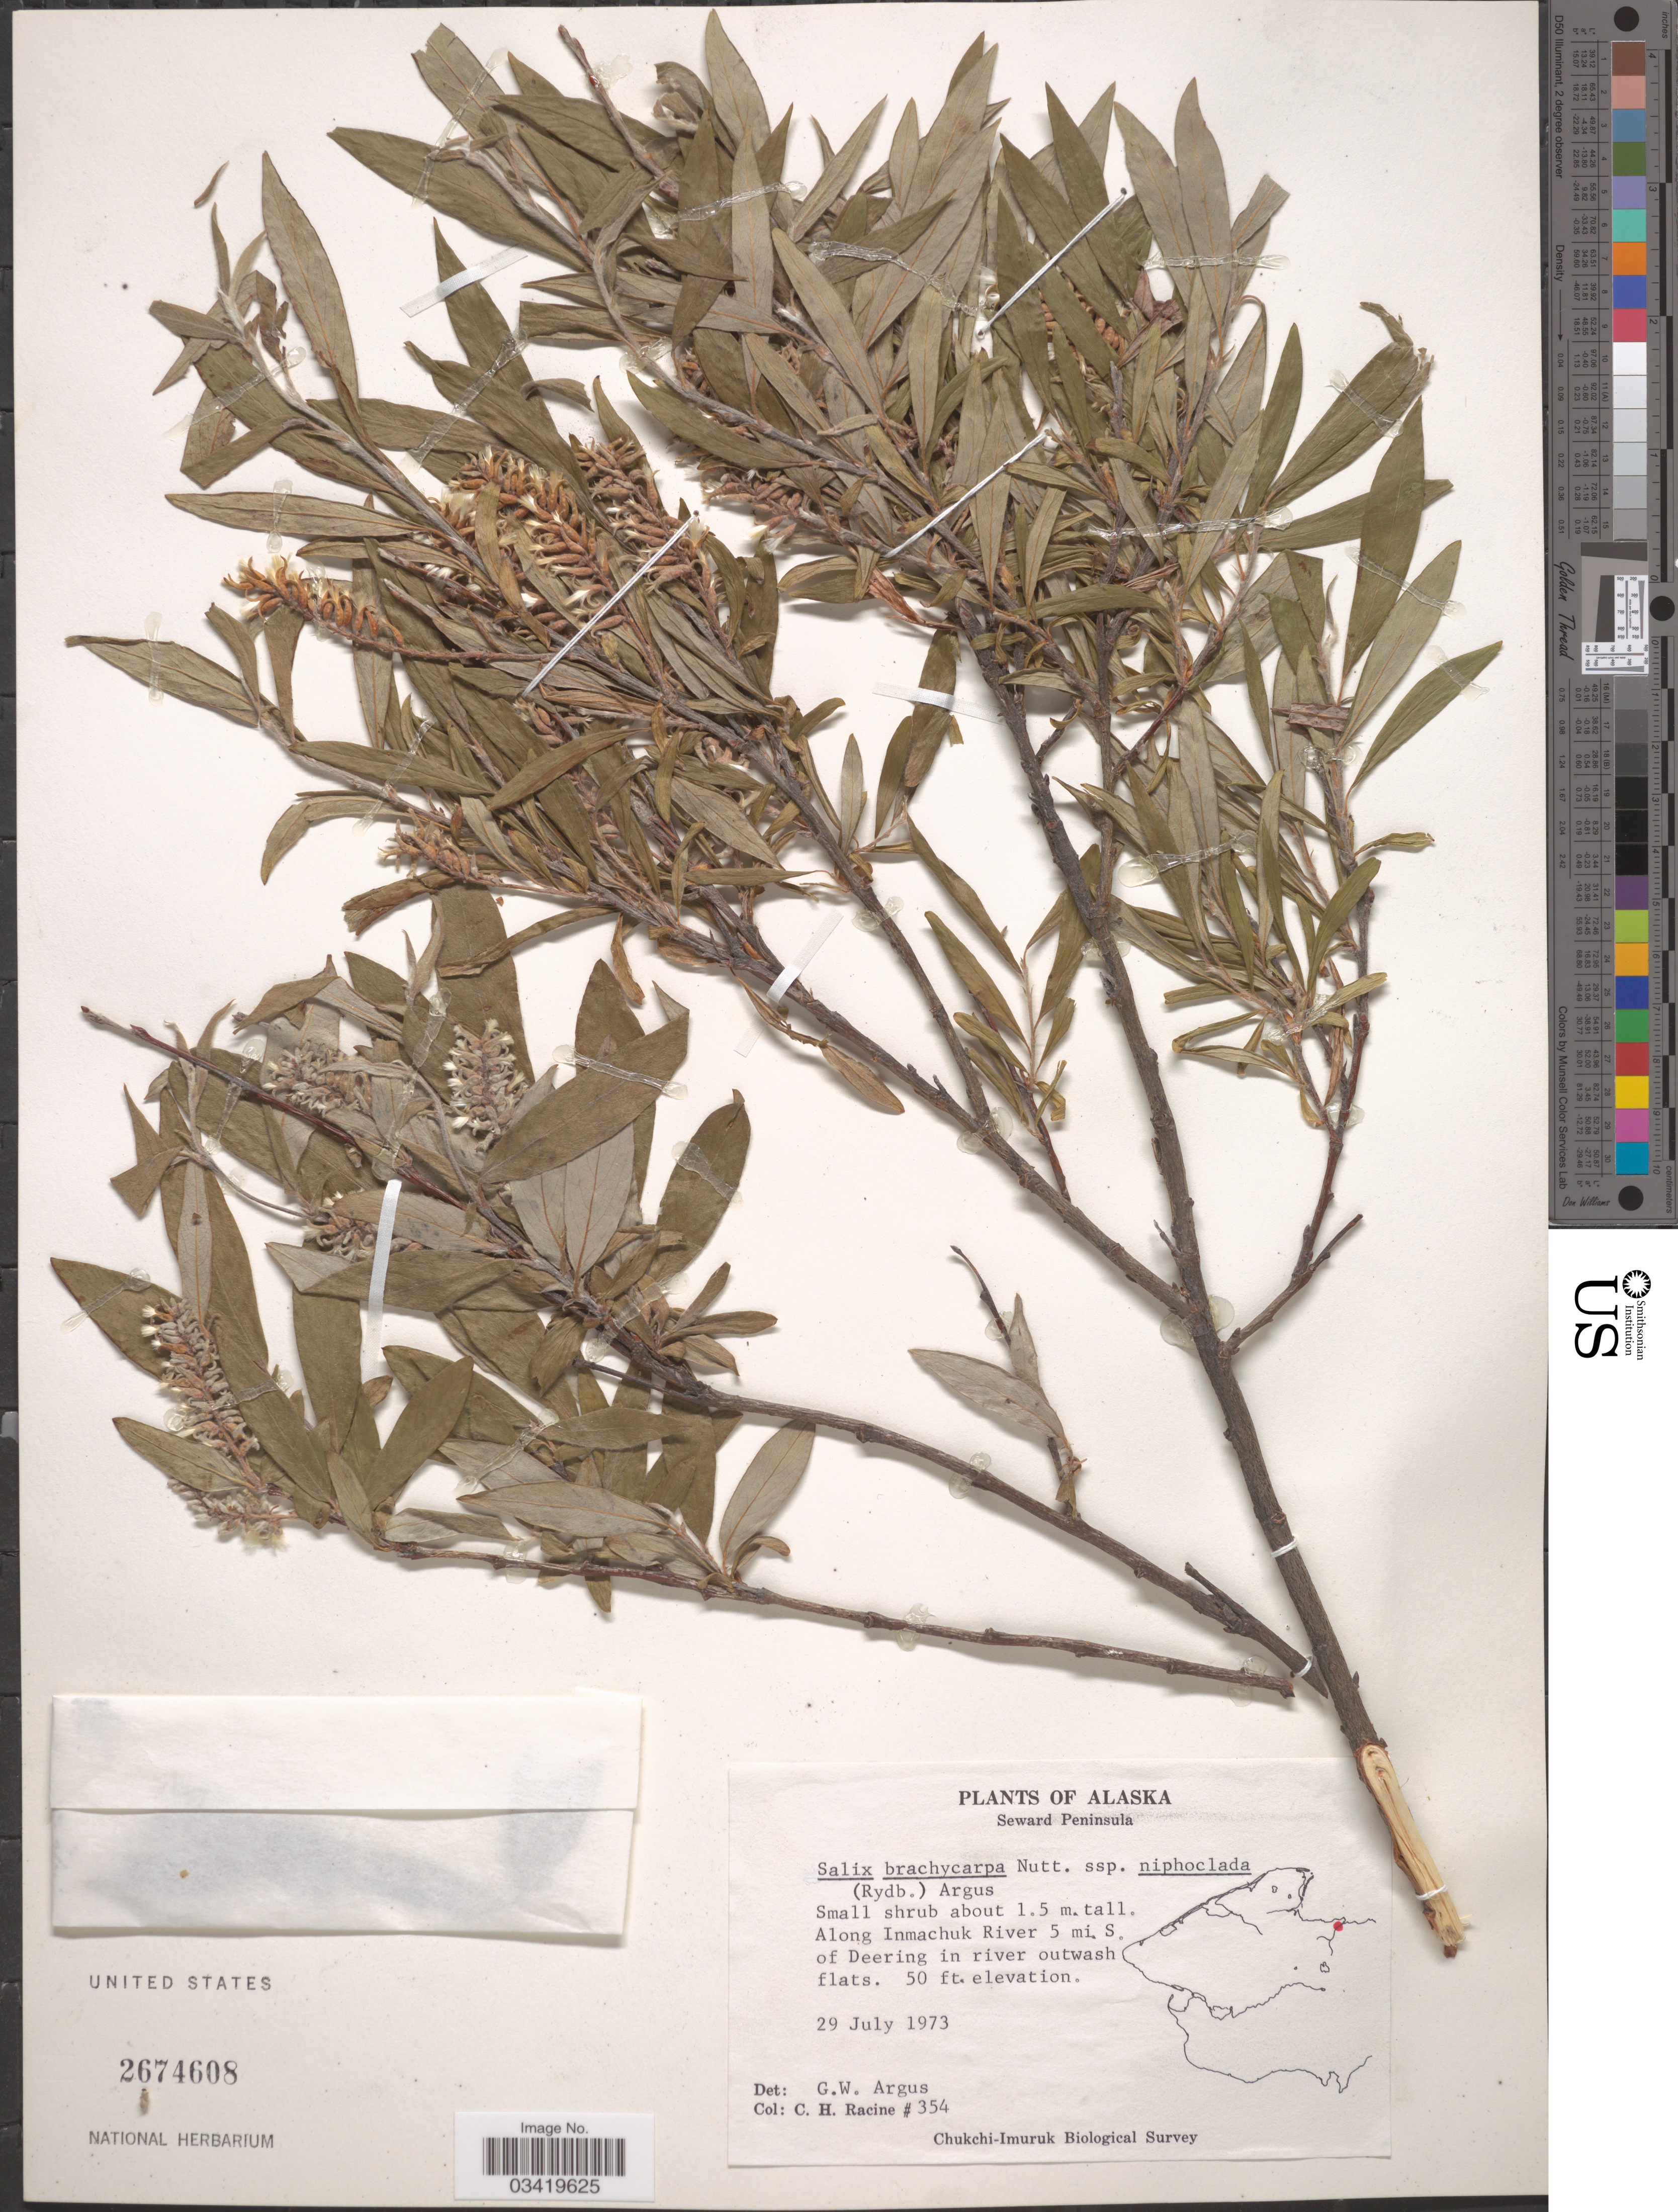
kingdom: Plantae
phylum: Tracheophyta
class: Magnoliopsida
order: Malpighiales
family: Salicaceae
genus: Salix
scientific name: Salix brachycarpa subsp. niphoclada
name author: (Rydb.) Argus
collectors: C. Racine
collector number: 354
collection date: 1973-07-29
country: United States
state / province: Alaska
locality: Seward Peninsula. Along Inmachuk River 5 mi. S. of Deering in river outwash flats.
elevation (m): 15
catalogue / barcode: US 2674608